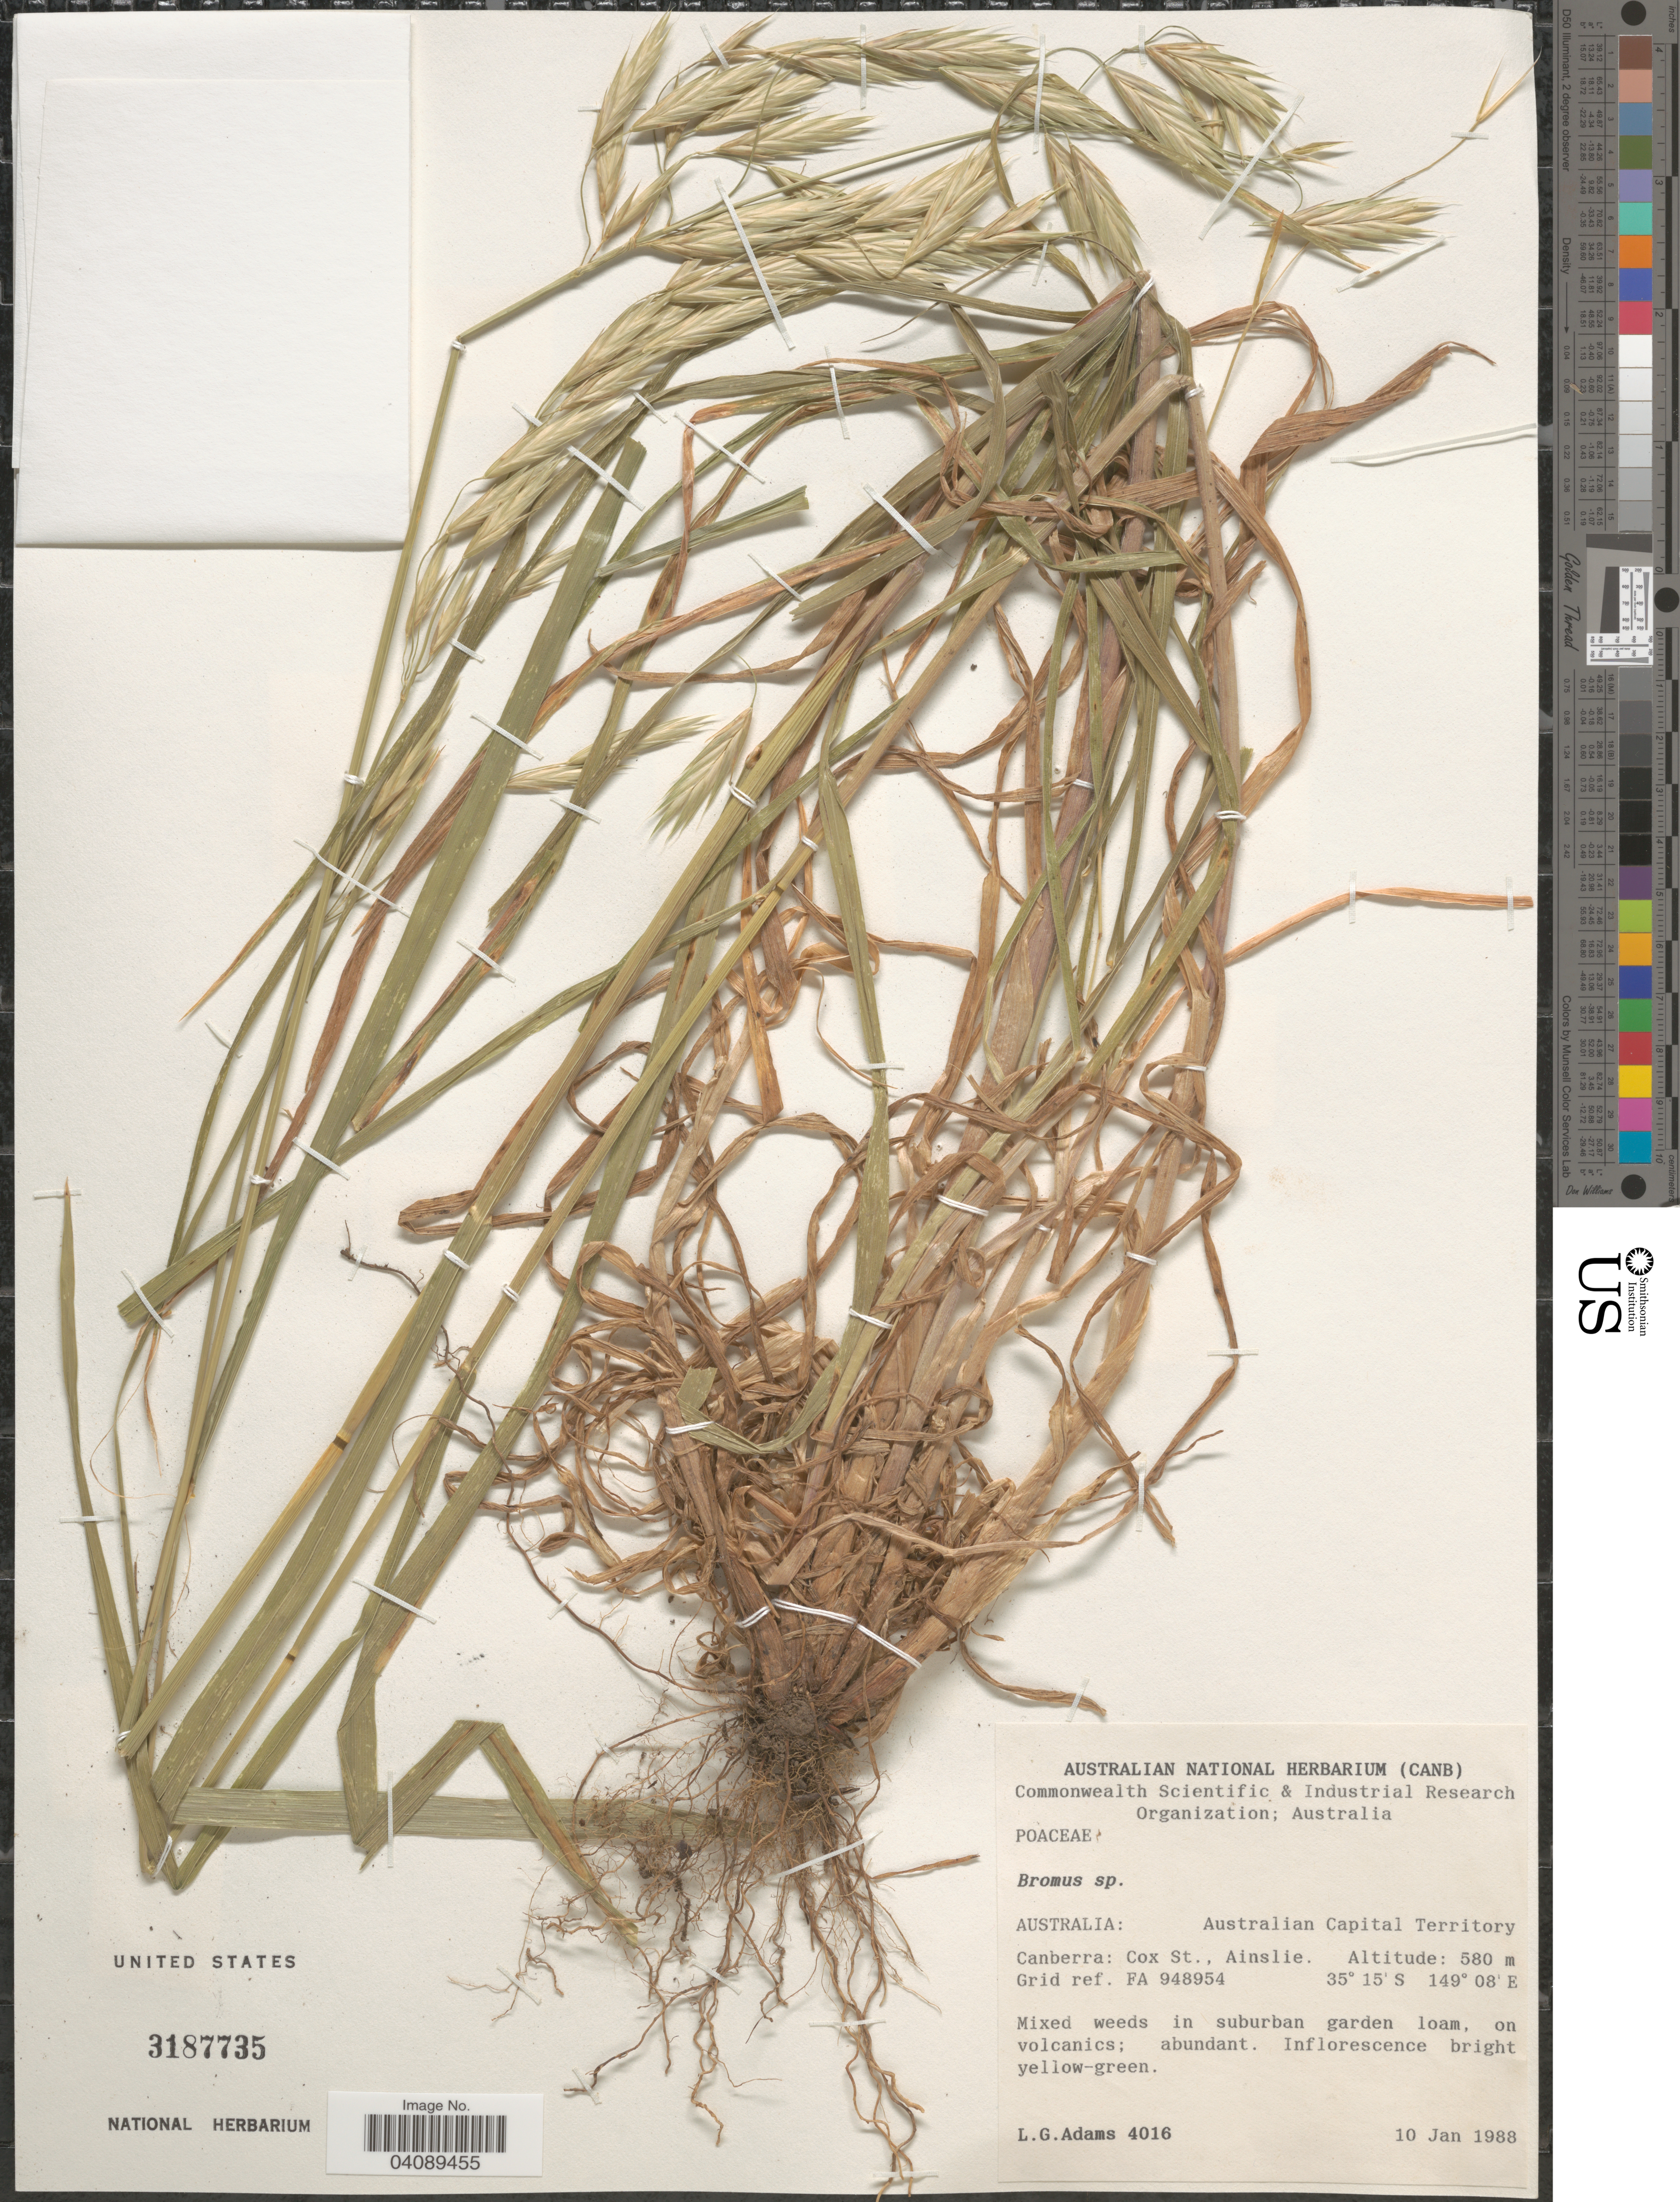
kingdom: Plantae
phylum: Tracheophyta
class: Liliopsida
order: Poales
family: Poaceae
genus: Bromus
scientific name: Bromus sp.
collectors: L. G. Adams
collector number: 4016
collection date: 1988-01-10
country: Australia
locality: Australian Capital Territory. Canberra: Cox St., Ainslie. Grid ref. FA 948954. Mixed weeds in suburban garden loam, on volcanics.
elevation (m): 580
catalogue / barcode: US 3187735